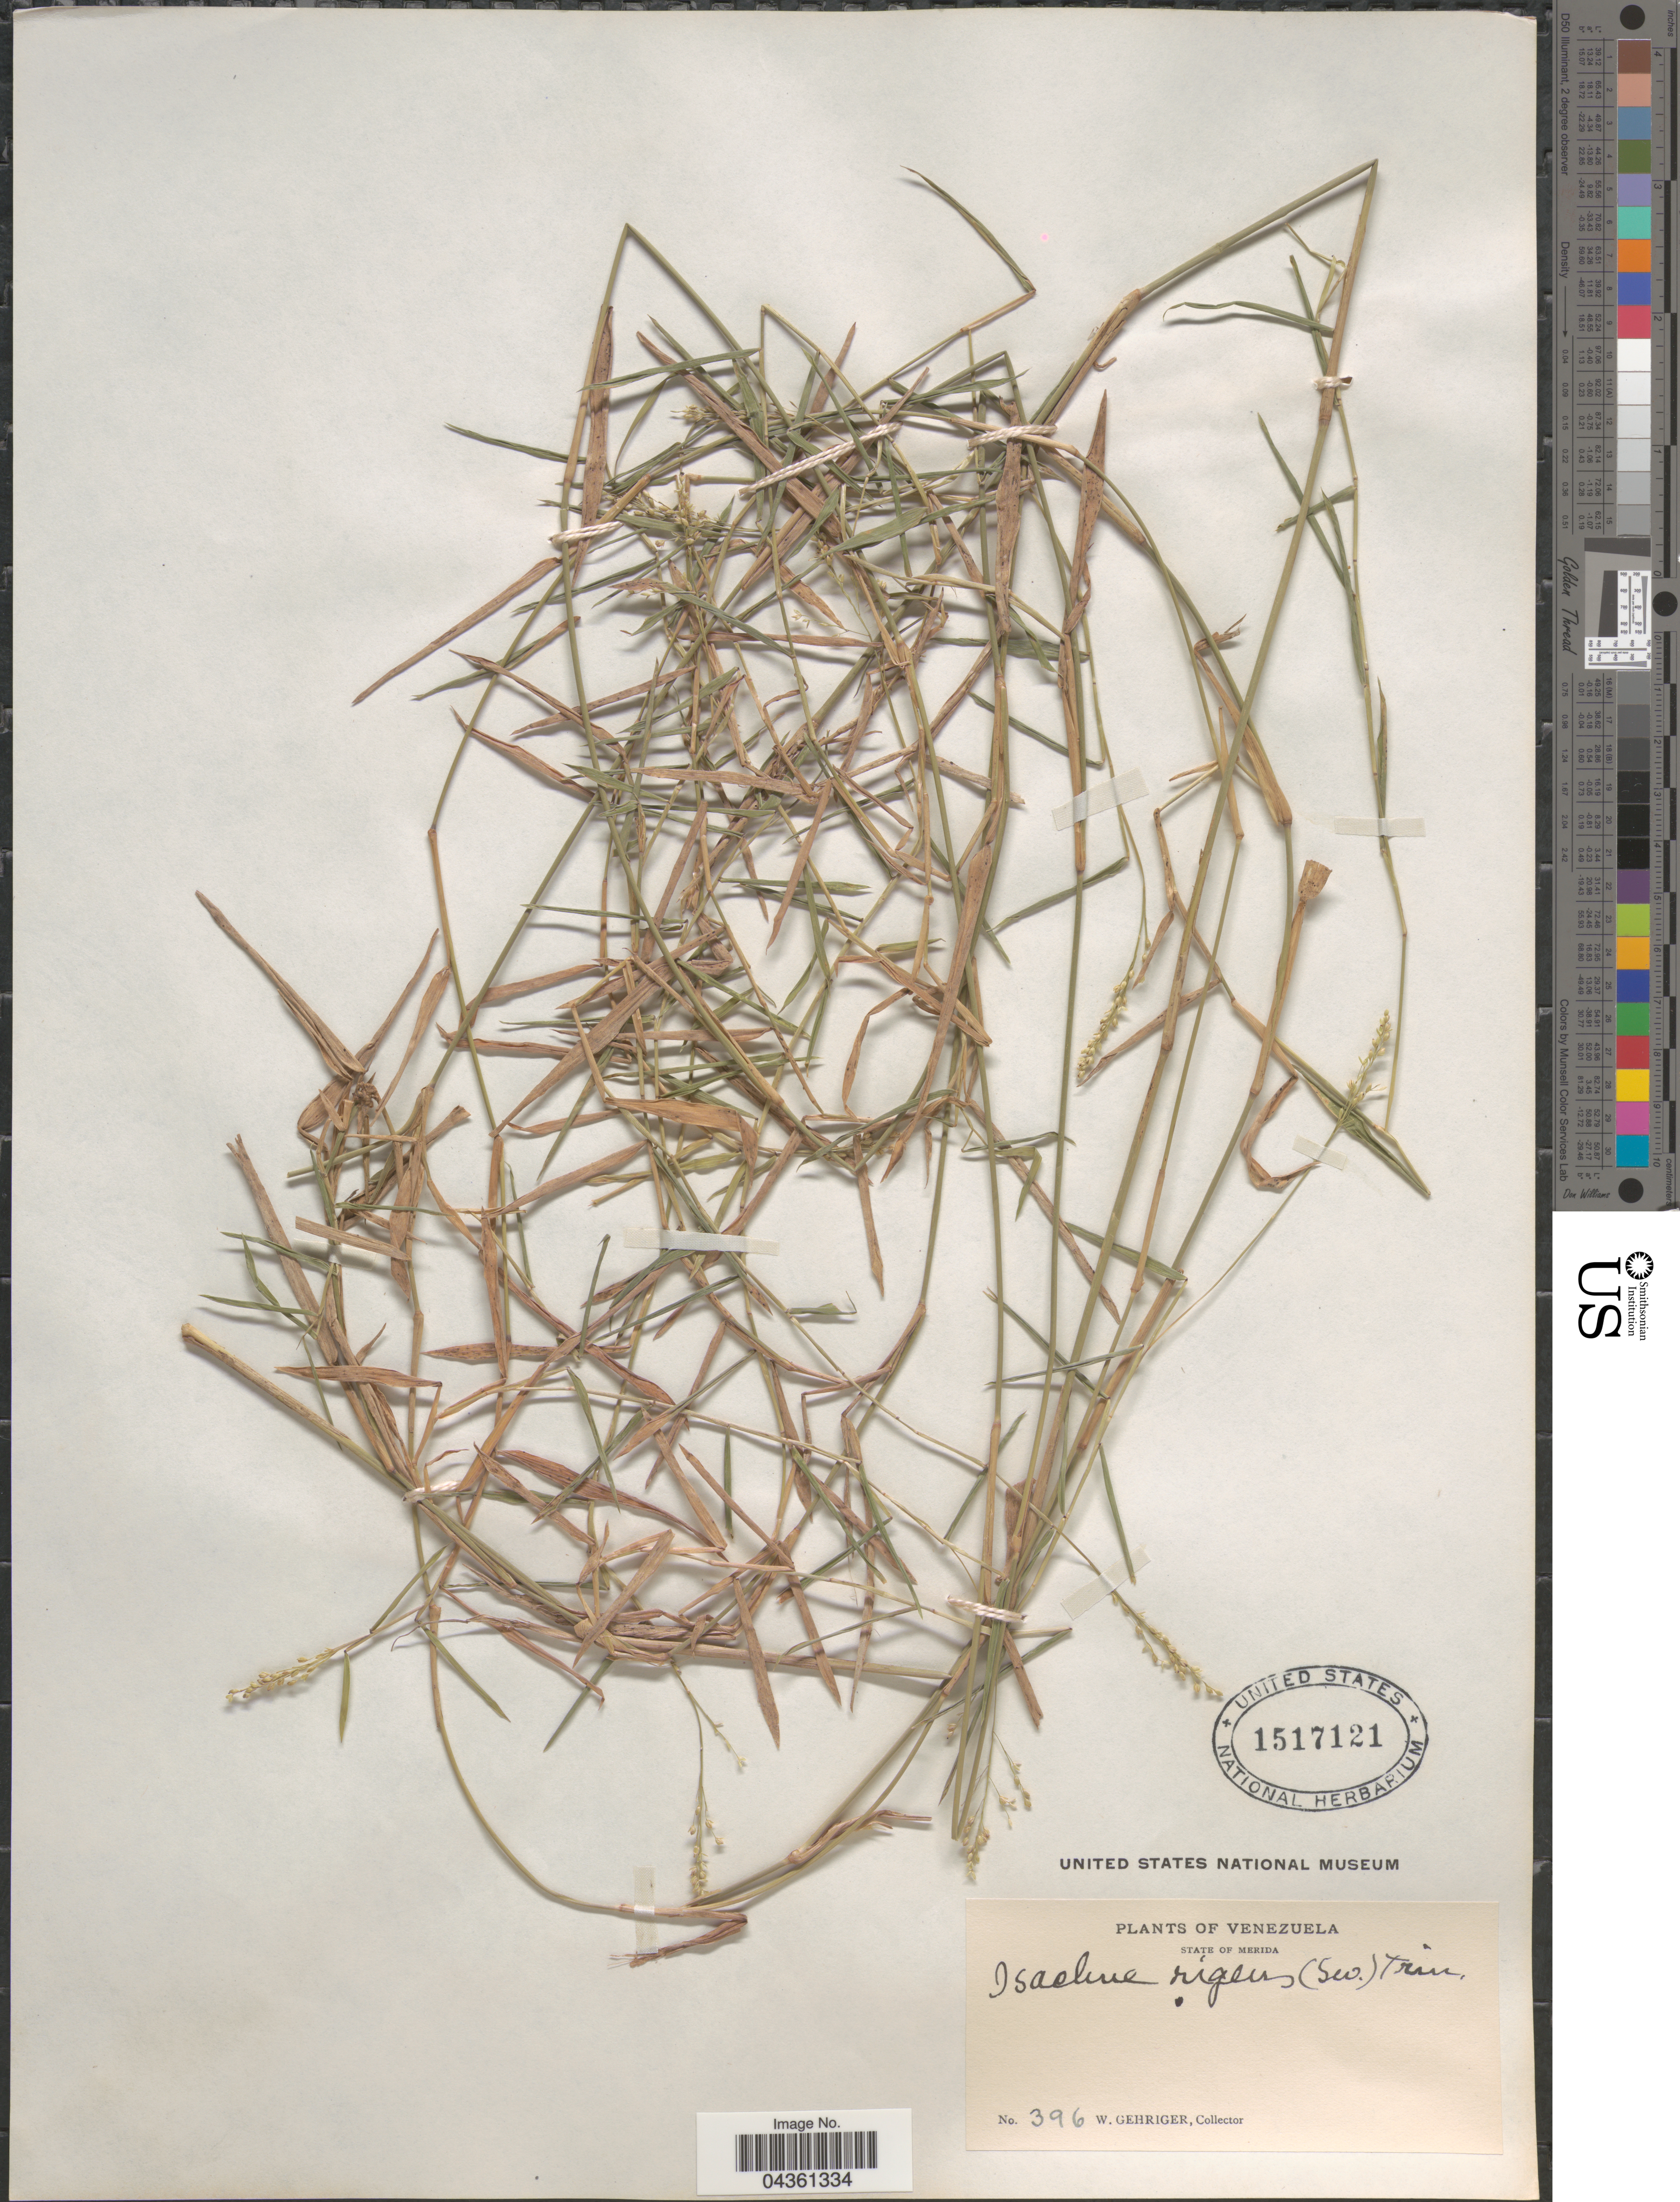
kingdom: Plantae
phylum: Tracheophyta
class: Liliopsida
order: Poales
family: Poaceae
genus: Isachne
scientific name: Isachne rigens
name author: (Sw.) Trin.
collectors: W. Gehriger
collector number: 396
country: Venezuela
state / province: Merida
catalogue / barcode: US 1517121